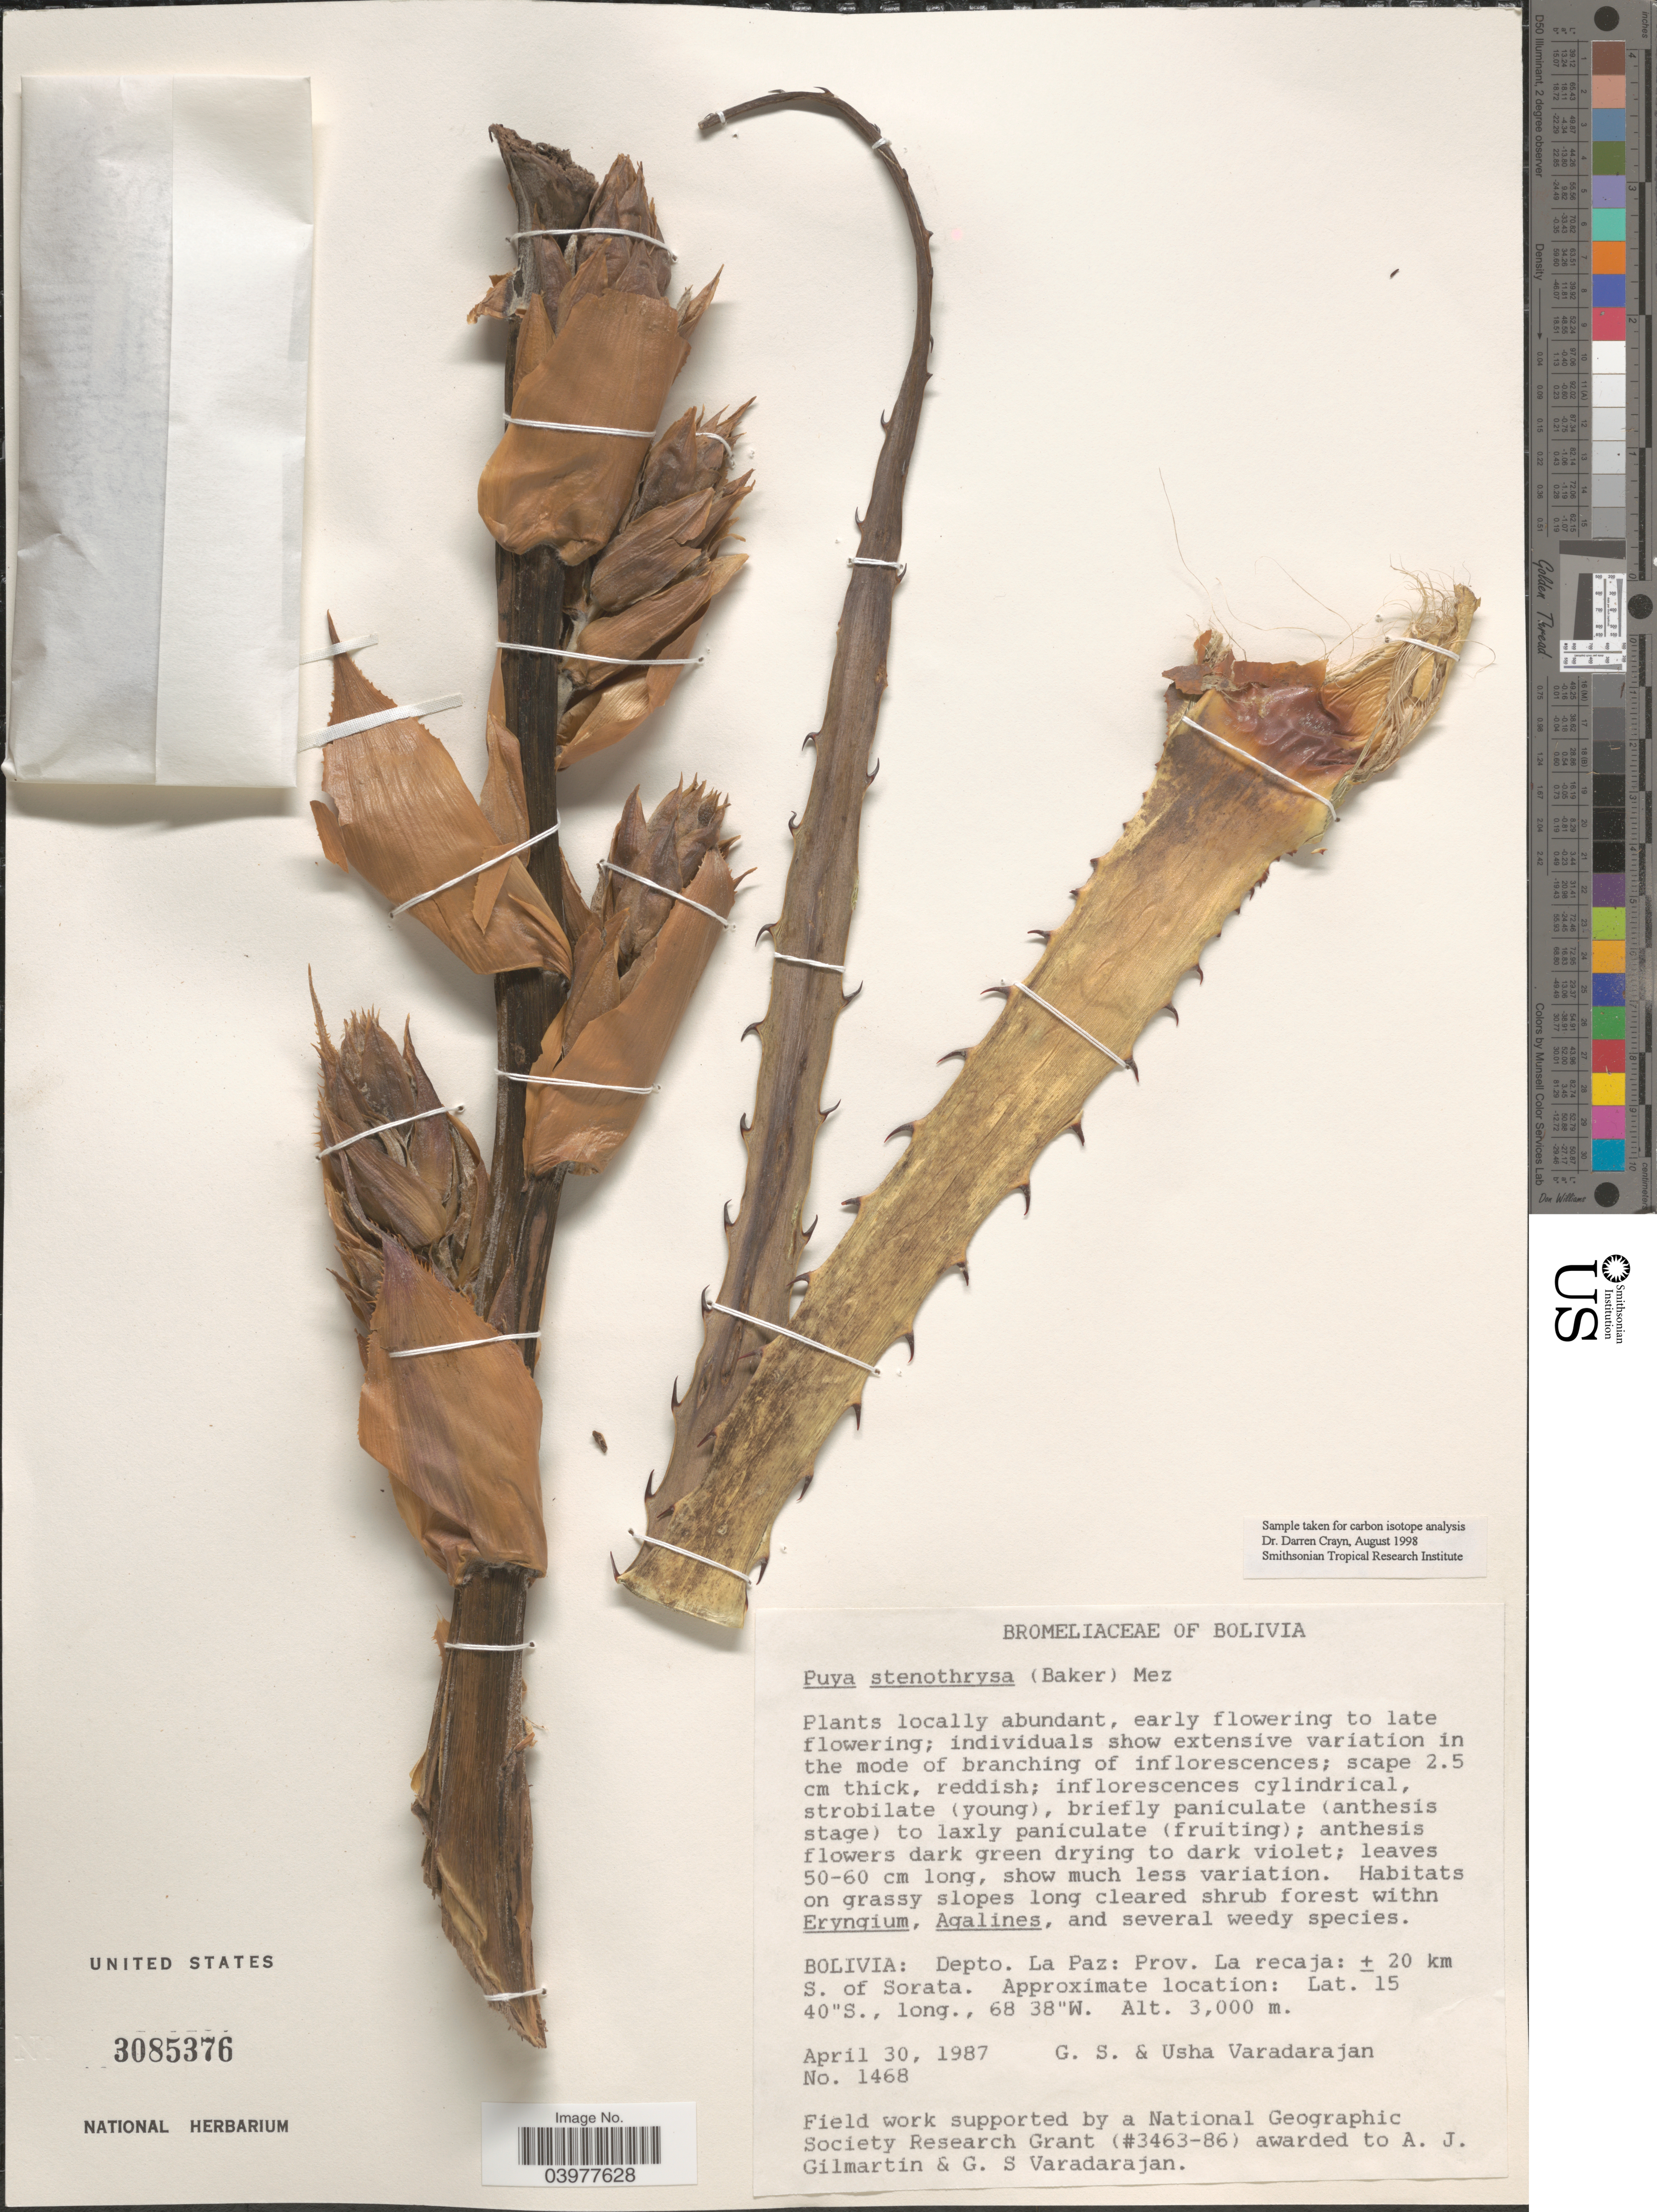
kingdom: Plantae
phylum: Tracheophyta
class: Liliopsida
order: Poales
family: Bromeliaceae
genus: Puya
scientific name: Puya stenothyrsa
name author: (Baker) Mez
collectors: G. S. Varadarajan & U. Varadarajan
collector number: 1468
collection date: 1987-04-30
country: Bolivia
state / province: La Paz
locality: Depto. La Paz: Prov. La recaja: ± 20 km S. of Sorata.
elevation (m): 3000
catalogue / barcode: US 3085376